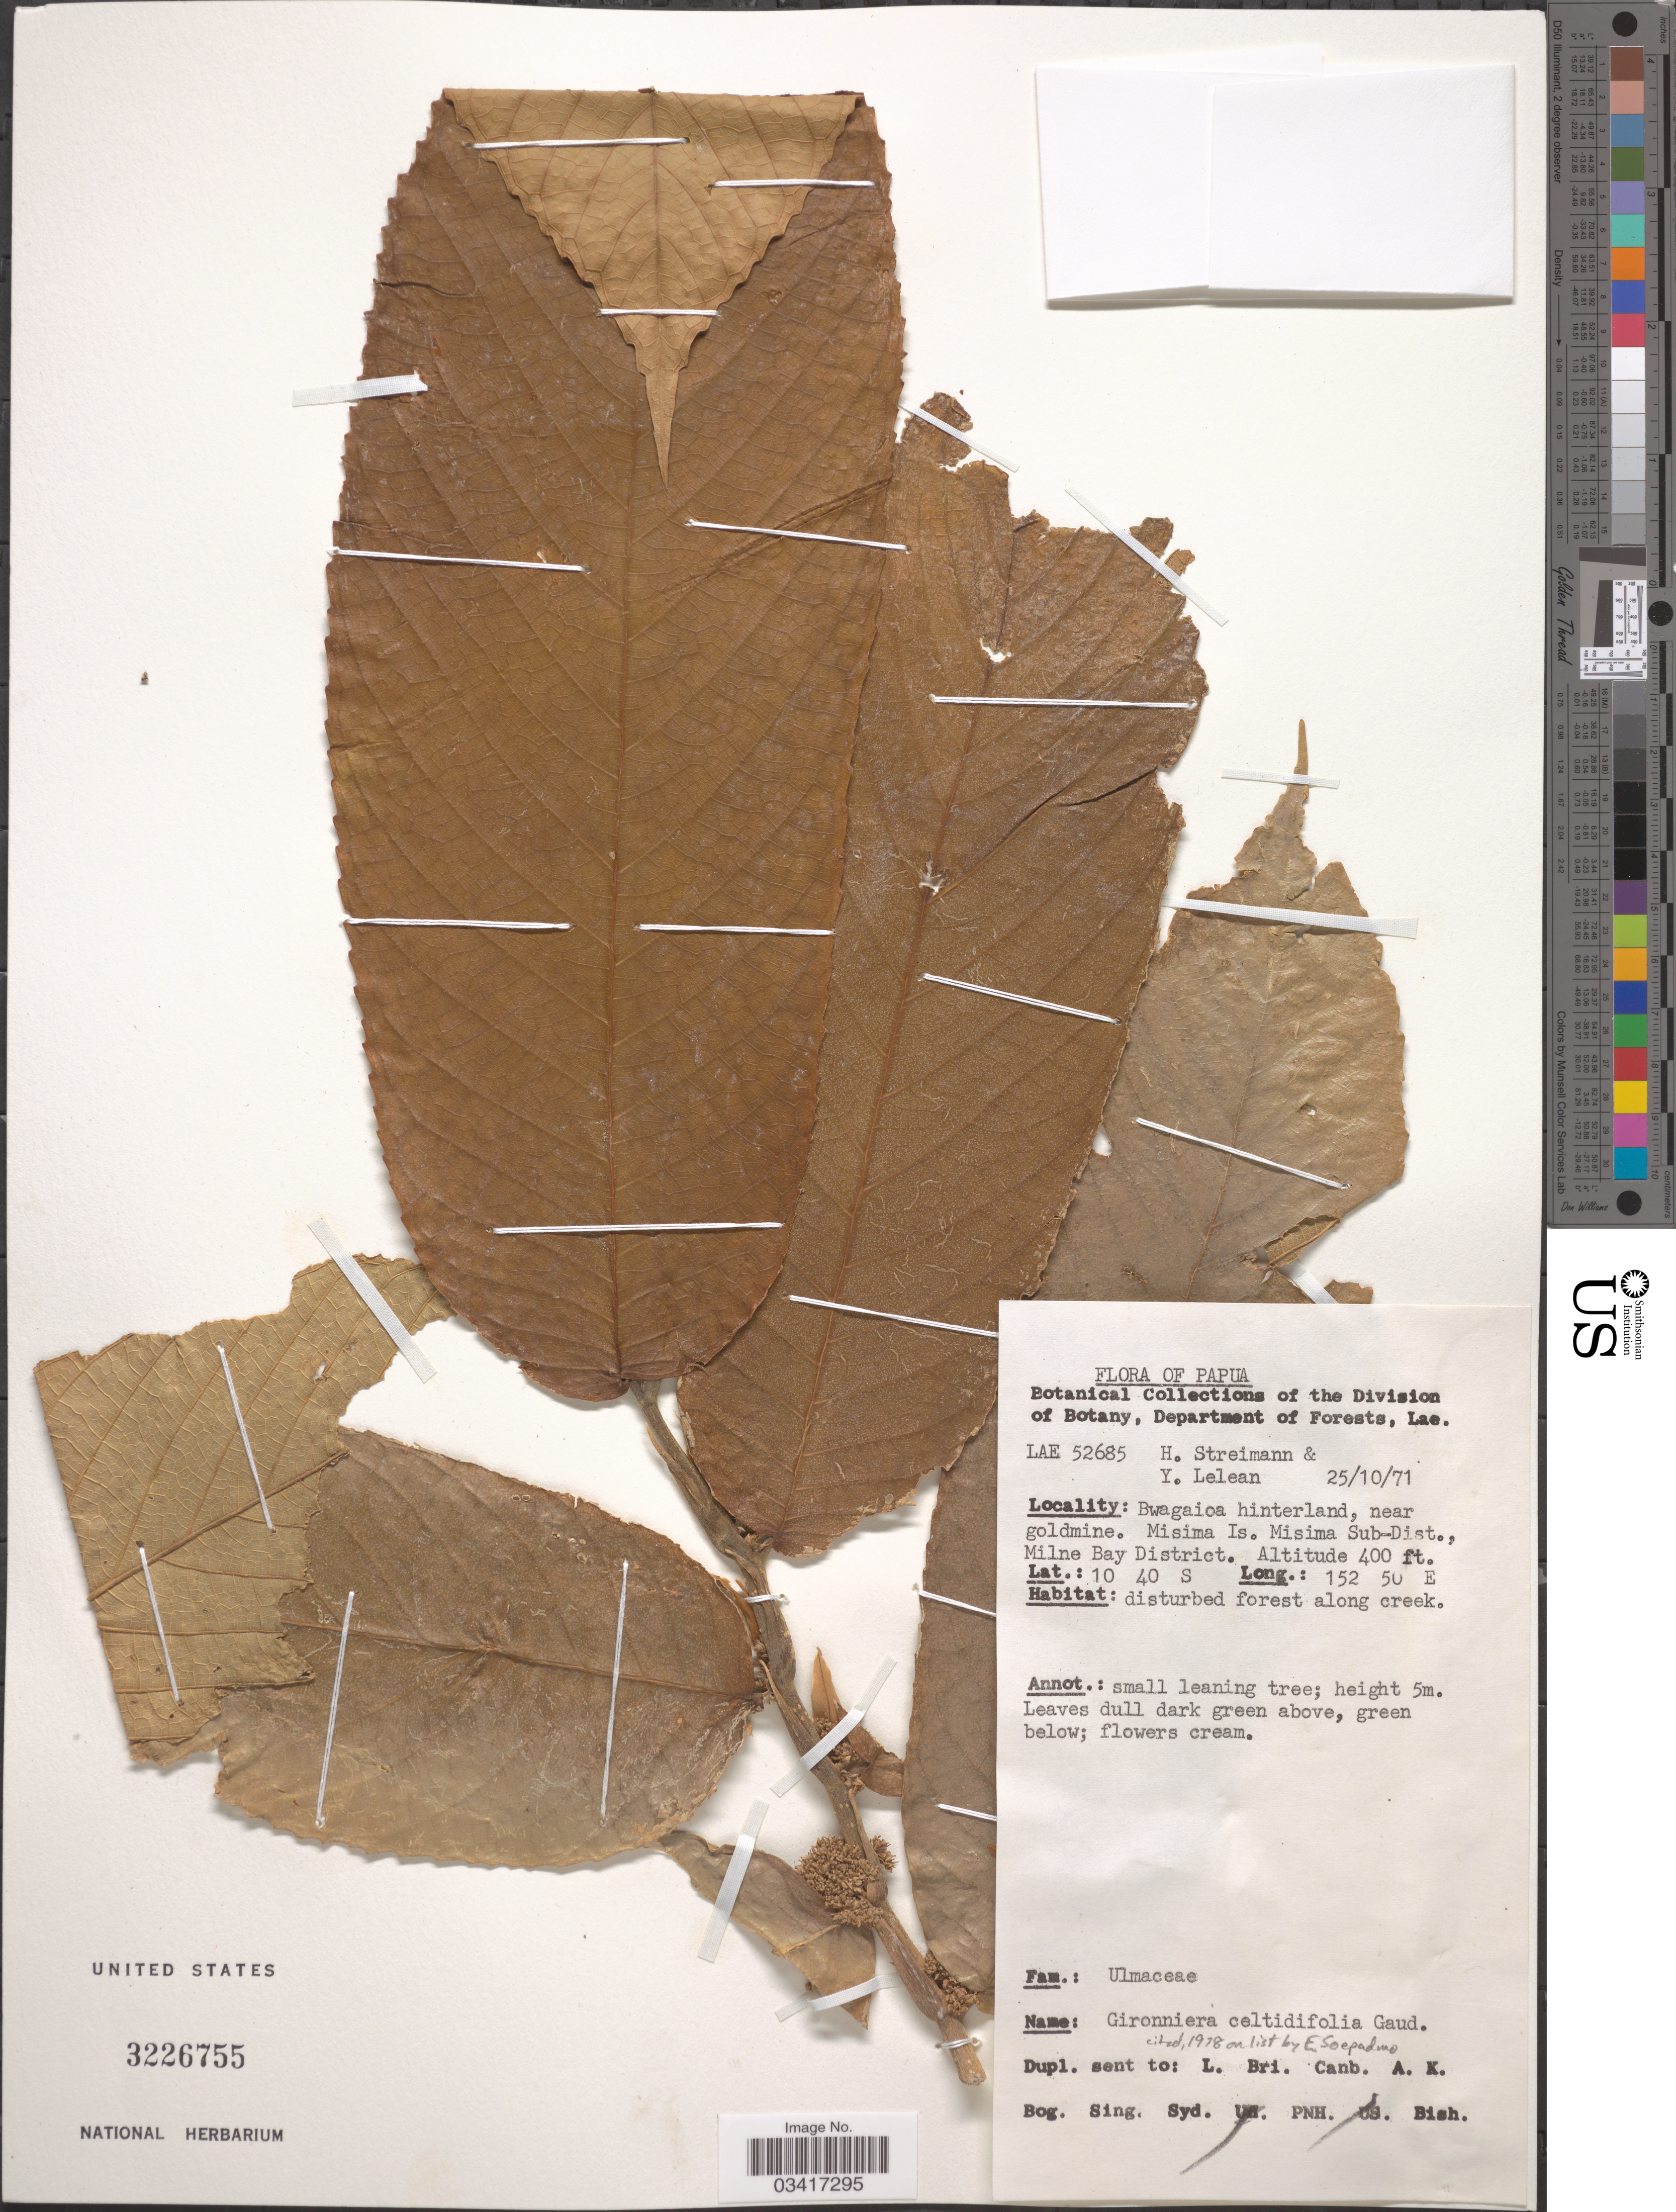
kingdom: Plantae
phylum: Tracheophyta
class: Magnoliopsida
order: Rosales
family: Cannabaceae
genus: Gironniera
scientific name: Gironniera celtidifolia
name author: Gaudich.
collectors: H. Streimann & Y. Lelean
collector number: LAE52685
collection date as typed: Transcribed d/m/y: 25/10/71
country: Papua New Guinea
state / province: Milne Bay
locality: Papua. Bwagaioa hinterland, near goldmine. Misima Is. Misima Sub-Dist., Milne Bay District.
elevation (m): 122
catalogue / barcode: US 3226755